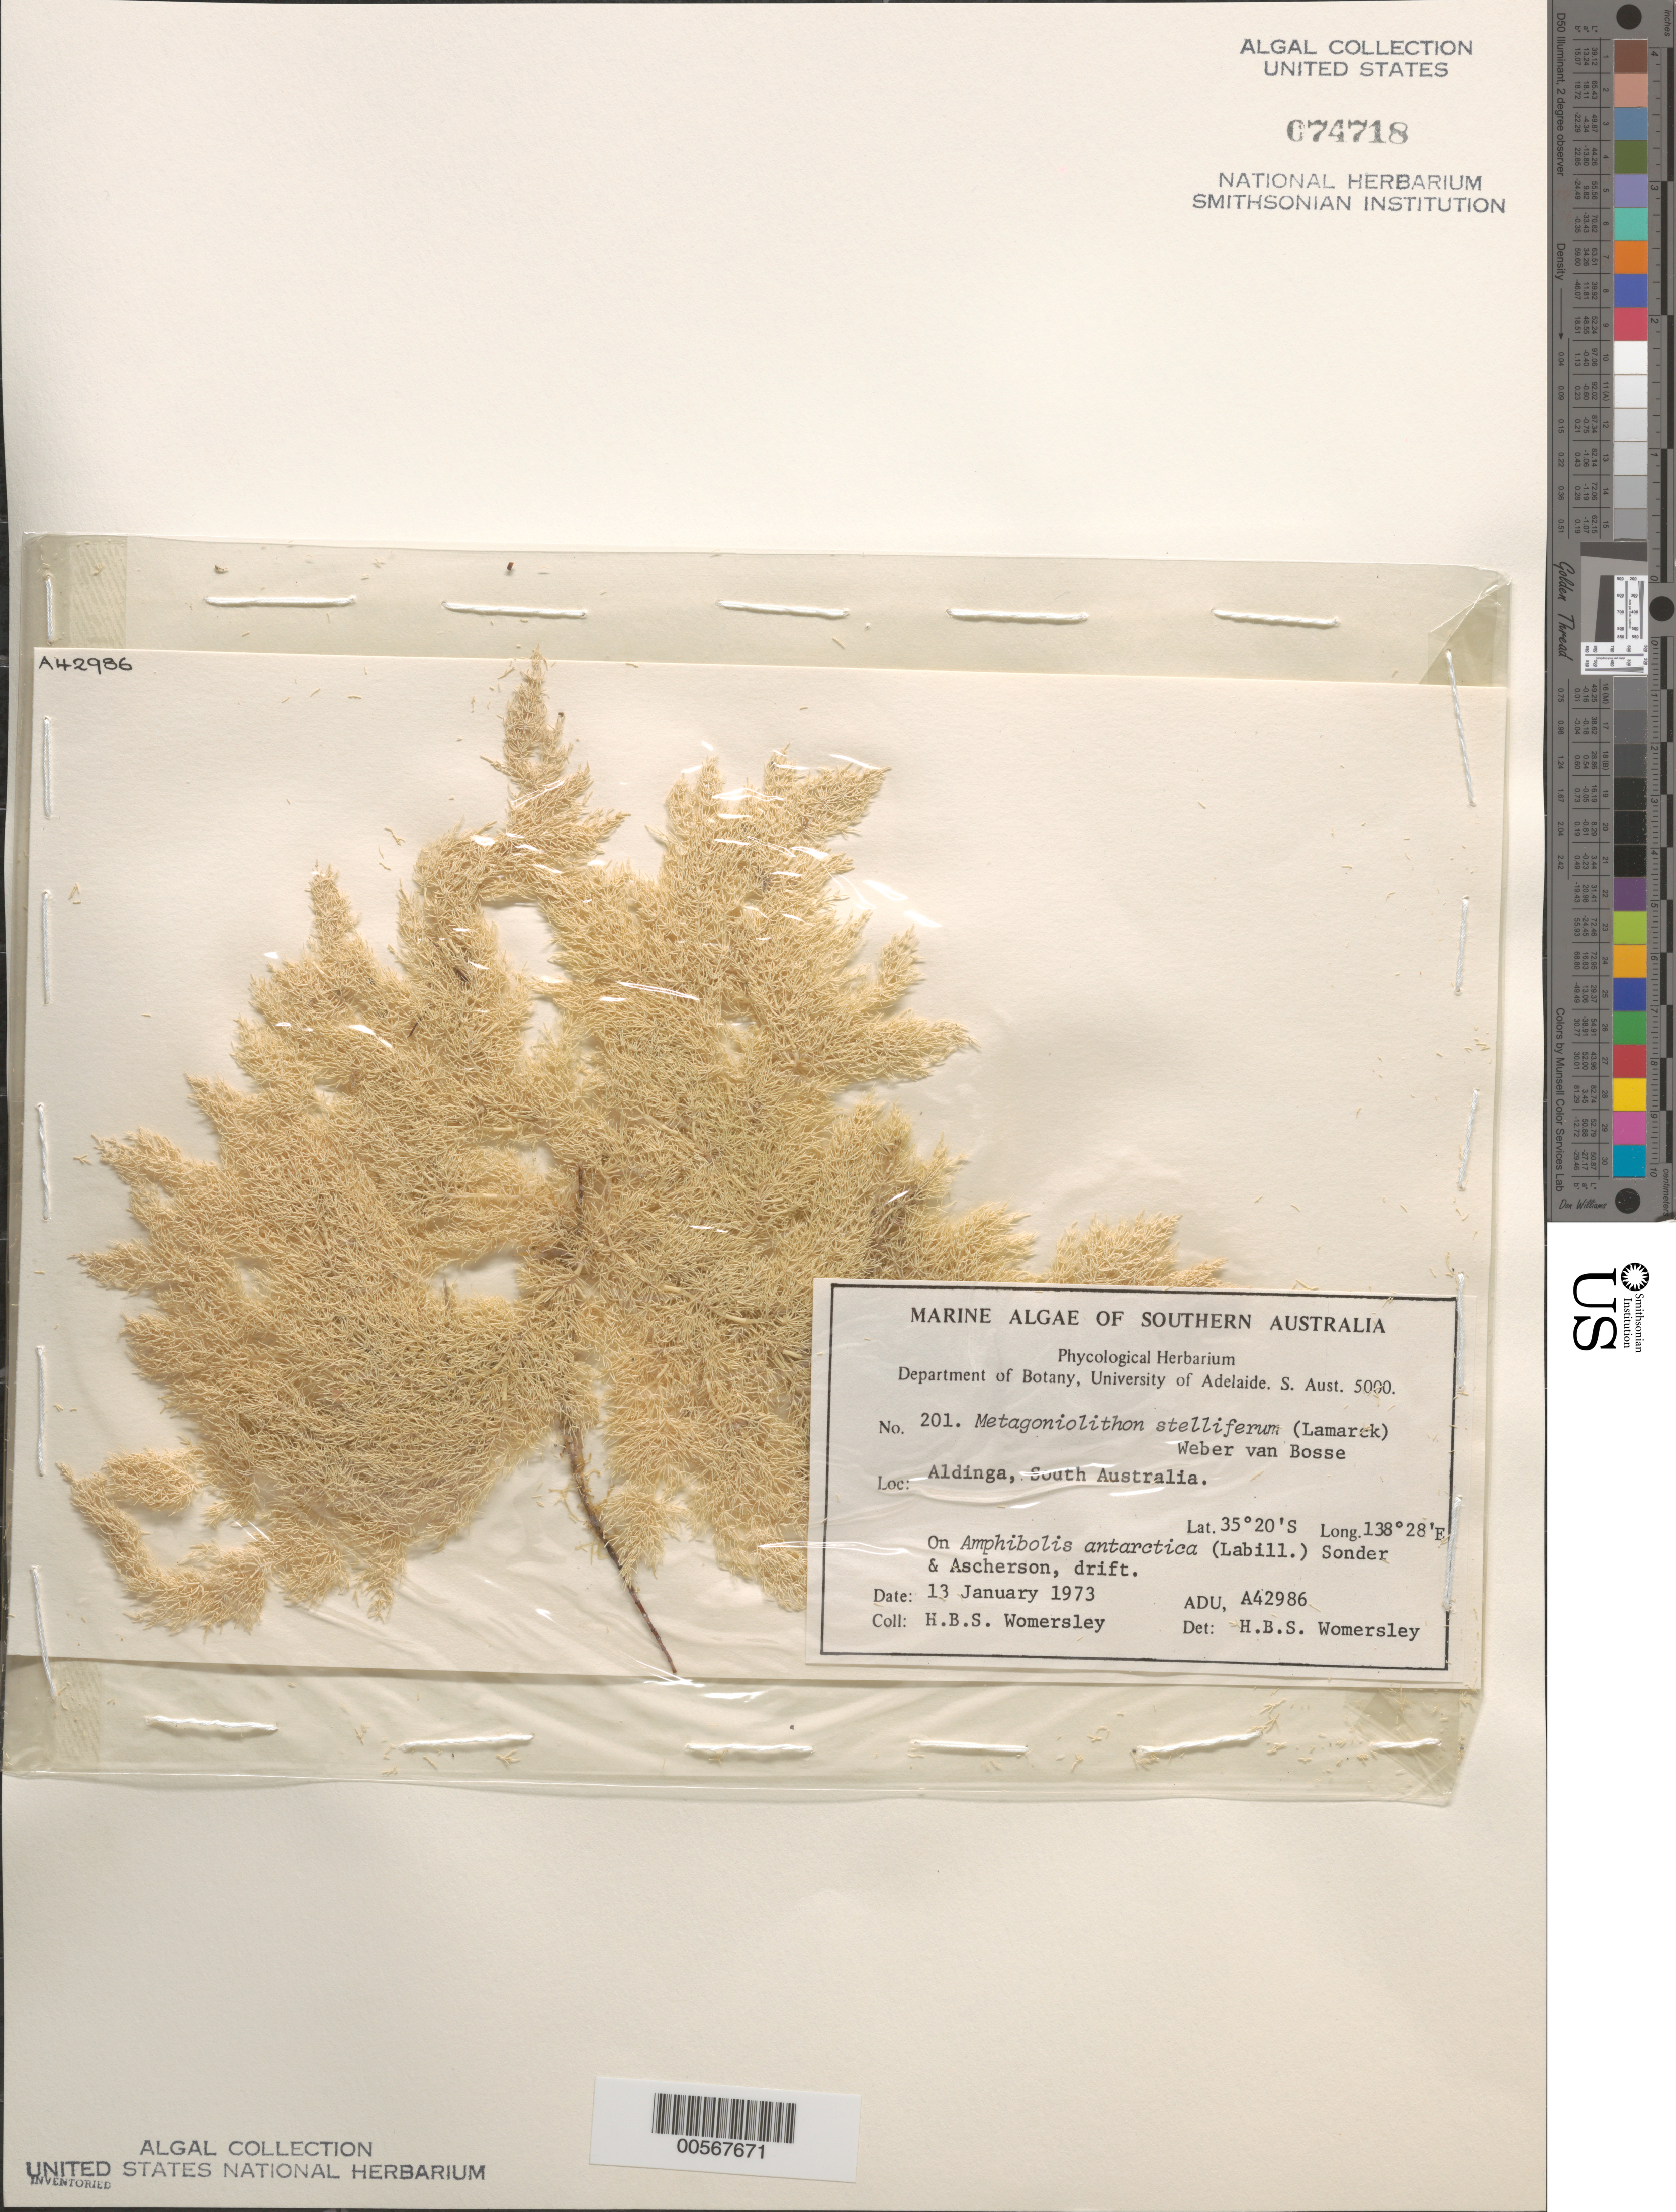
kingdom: Plantae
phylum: Rhodophyta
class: Florideophyceae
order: Corallinales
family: Porolithaceae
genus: Metagoniolithon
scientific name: Metagoniolithon stelliferum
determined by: Womersley, H. B. S.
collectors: H. B. S. Womersley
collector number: ADU A42986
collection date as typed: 13 Jan 1973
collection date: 1973-01-13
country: Australia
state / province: South Australia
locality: Aldinga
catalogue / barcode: US 74718